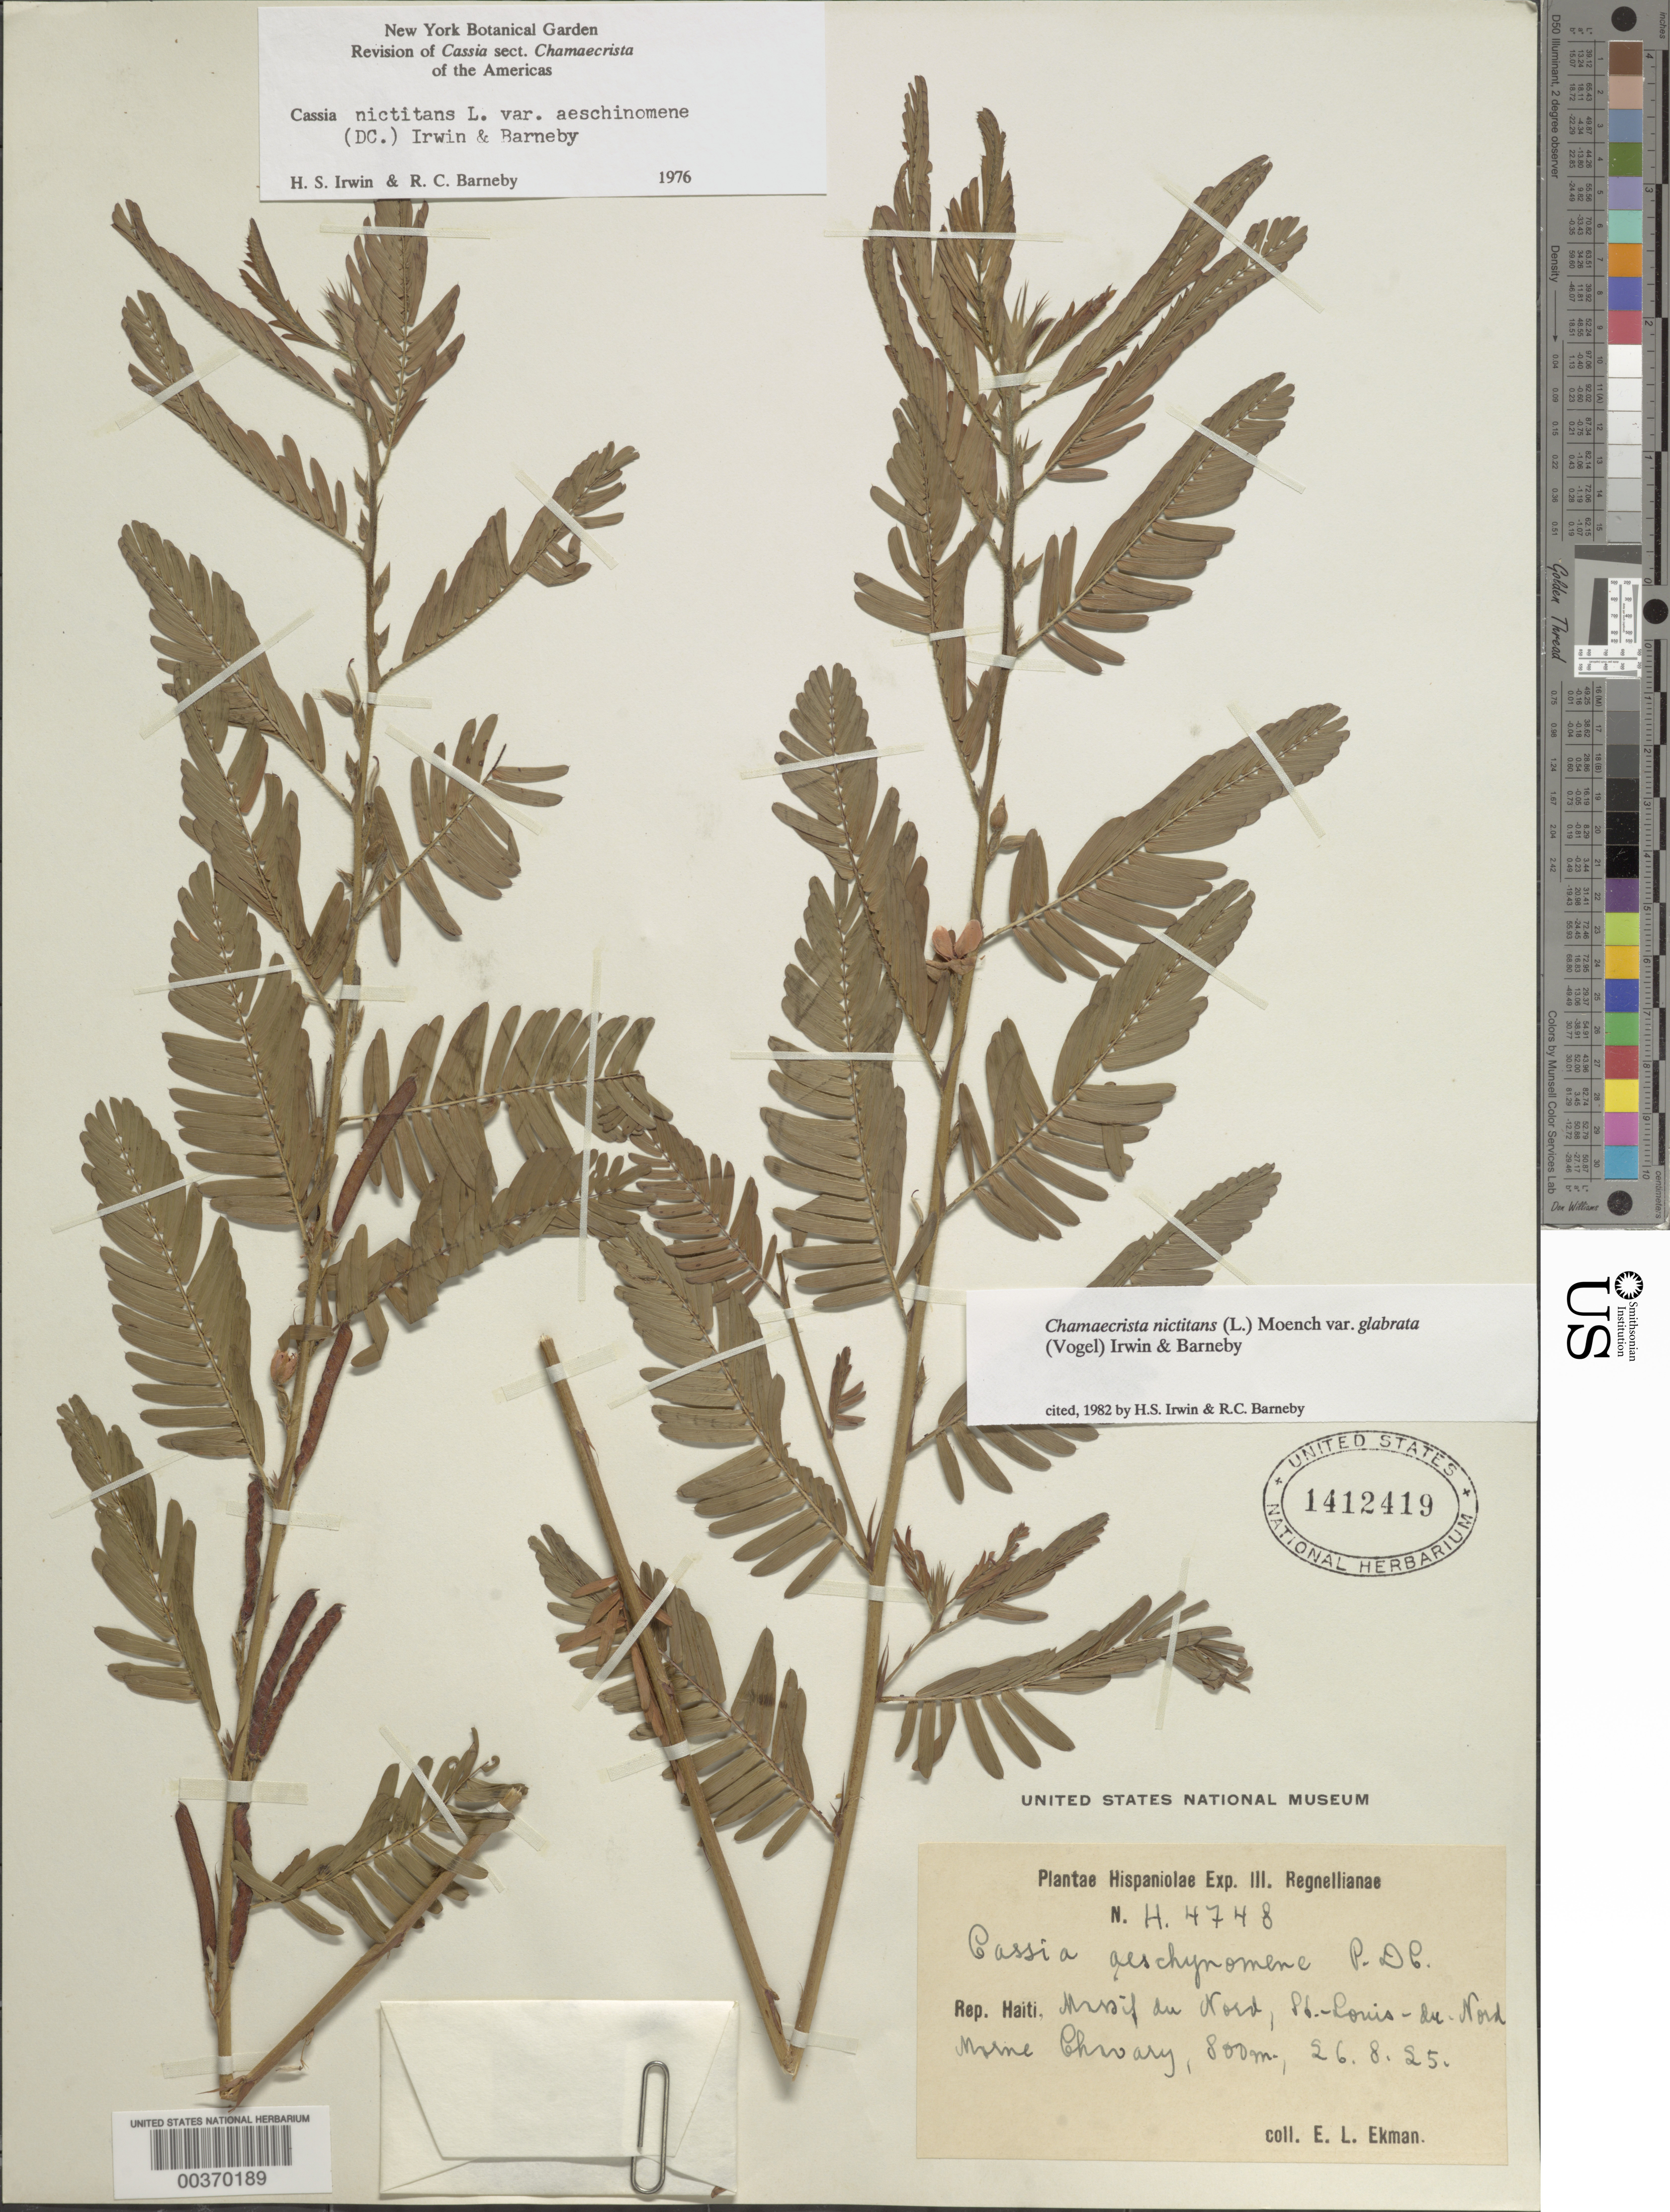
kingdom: Plantae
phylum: Tracheophyta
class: Magnoliopsida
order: Fabales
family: Fabaceae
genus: Chamaecrista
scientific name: Chamaecrista nictitans var. glabrata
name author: (Vogel) H.S. Irwin & Barneby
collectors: E. L. Ekman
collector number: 4748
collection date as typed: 26 Aug 1925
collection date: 1925-08-26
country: Haiti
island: Hispaniola Island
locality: Massif du nord; st.-louis-du-nord; morne chwary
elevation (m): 800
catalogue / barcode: US 1412419